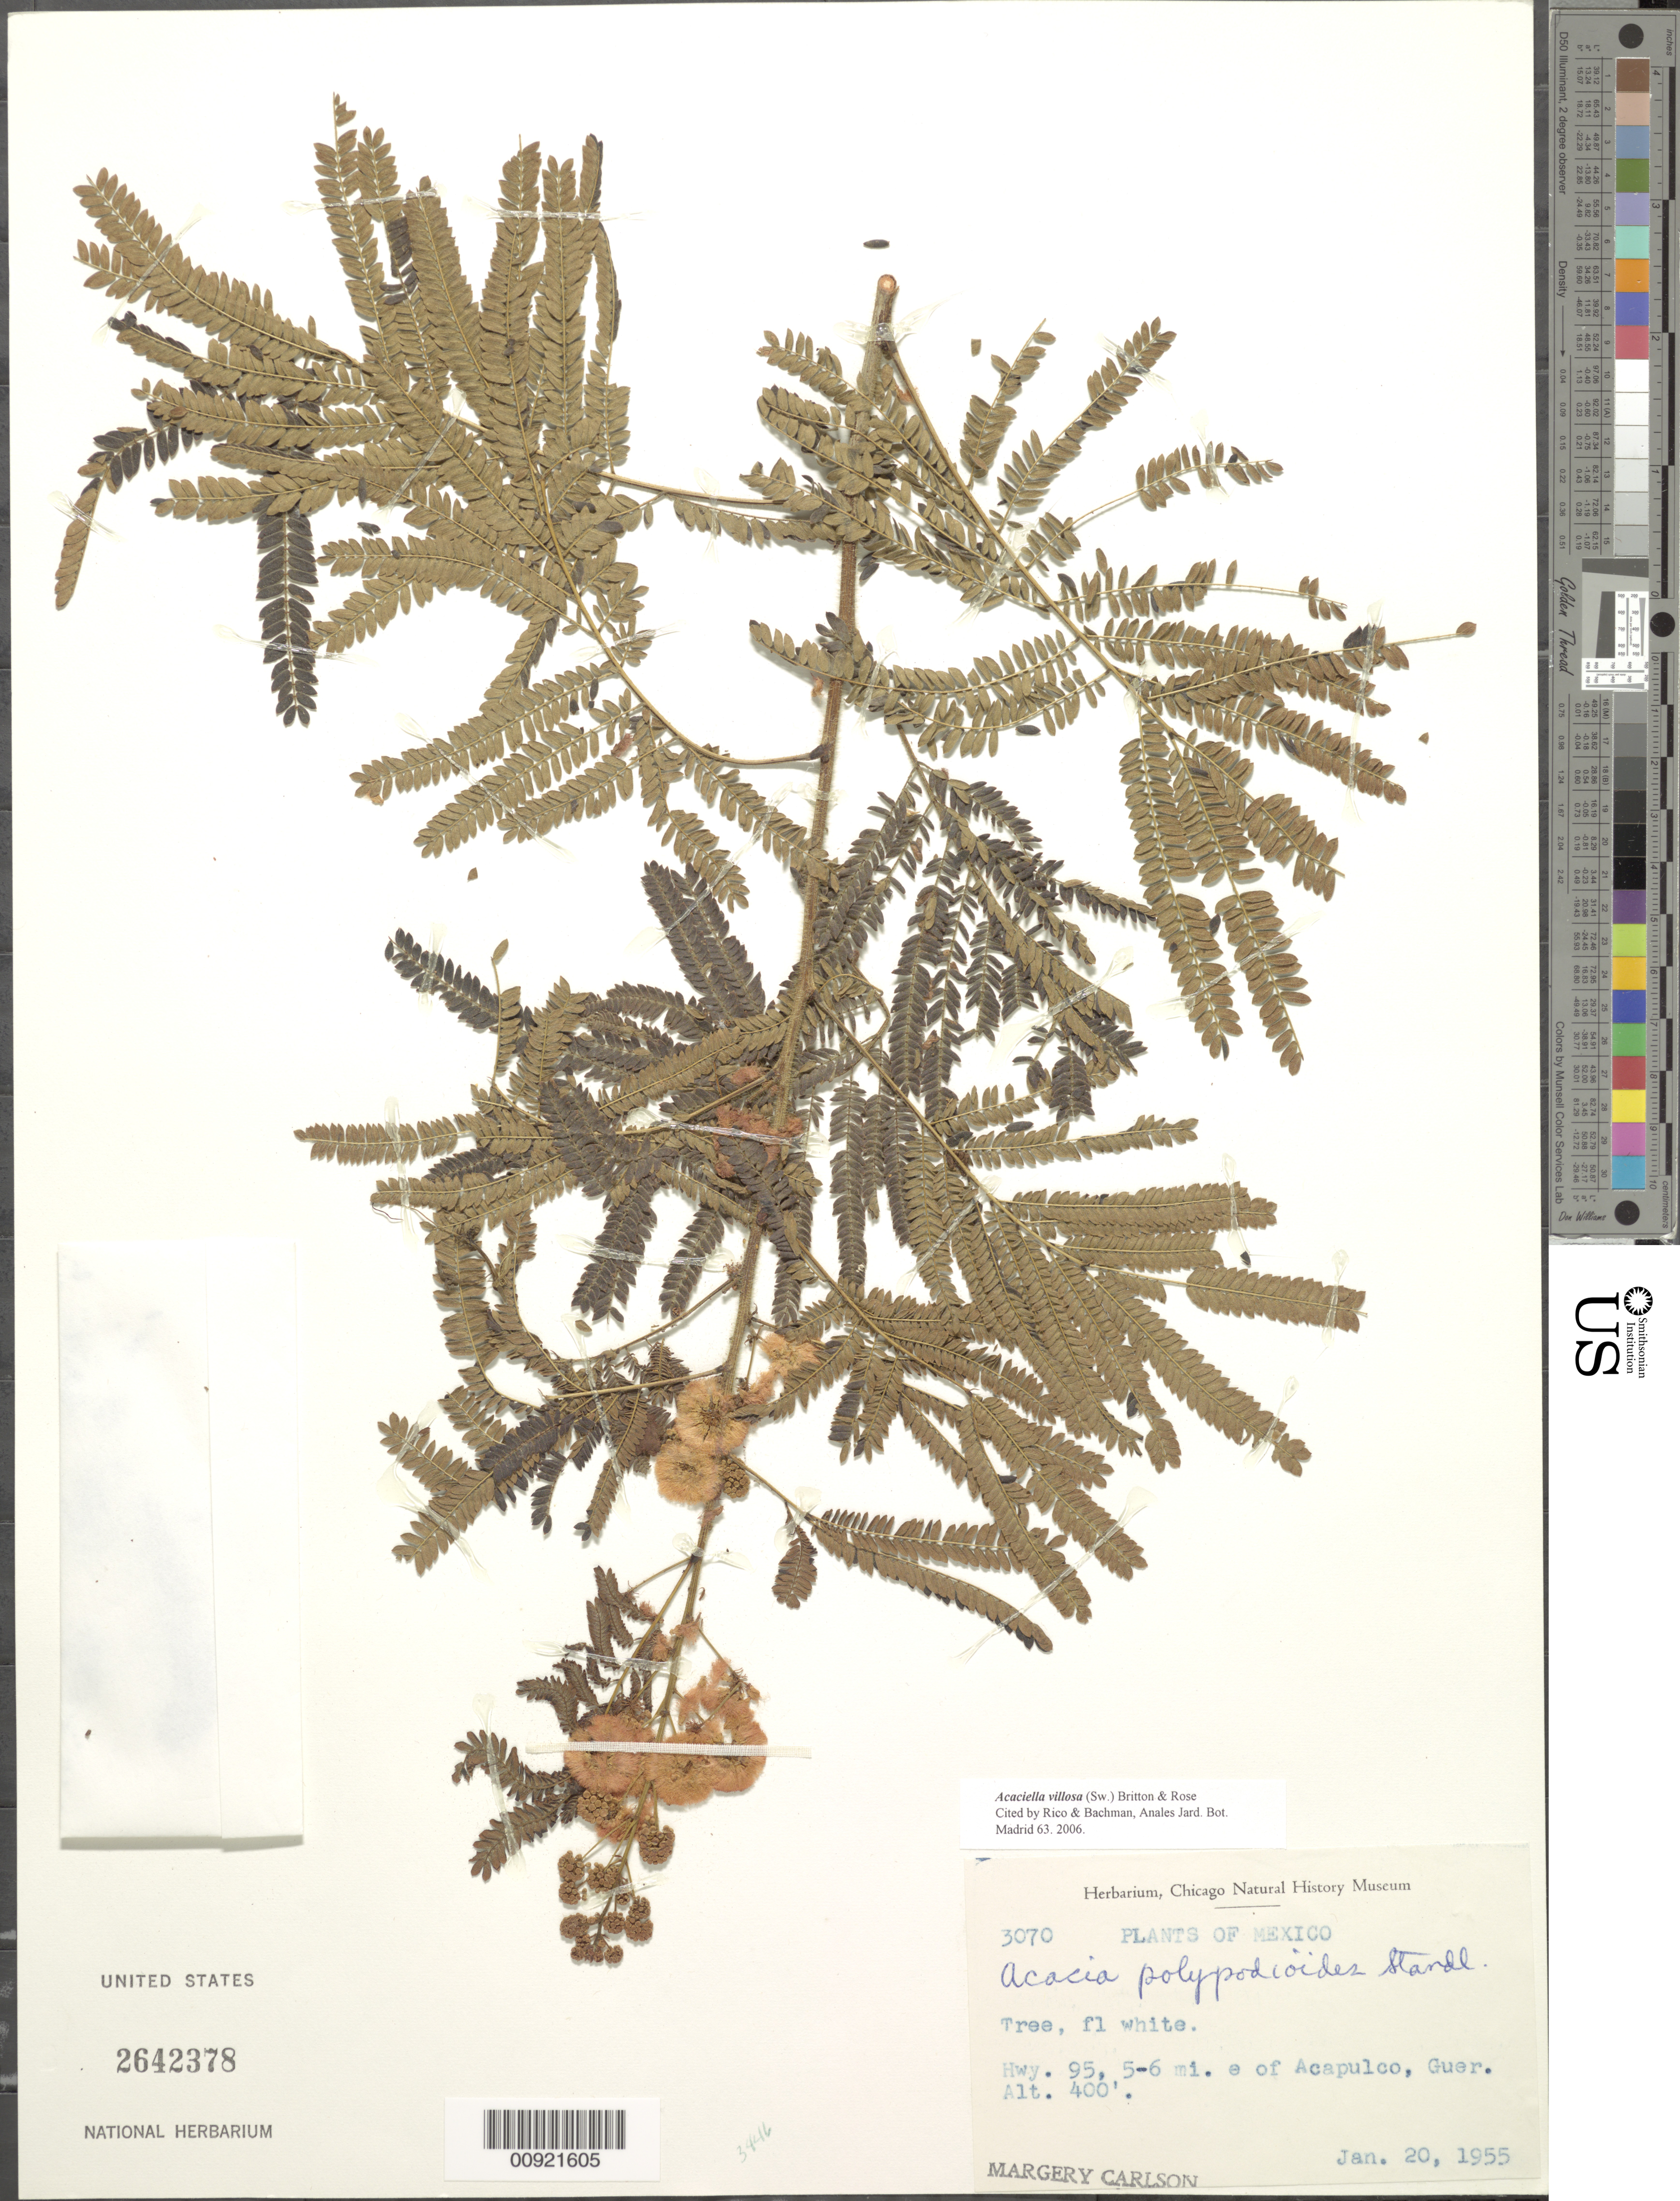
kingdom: Plantae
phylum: Tracheophyta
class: Magnoliopsida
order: Fabales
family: Fabaceae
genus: Acaciella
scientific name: Acaciella villosa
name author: (Sw.) Britton & Rose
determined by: Strong, M. T., (US), Smithsonian Institution - National Museum of Natural History (UNITED STATES)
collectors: M. C. Carlson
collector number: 3070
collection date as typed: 20 Jan 1955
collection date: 1955-01-20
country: Mexico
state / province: Guerrero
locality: Hwy. 95, 5-6 mi. E of Acapulco, Guerrero.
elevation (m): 122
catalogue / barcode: US 2642378